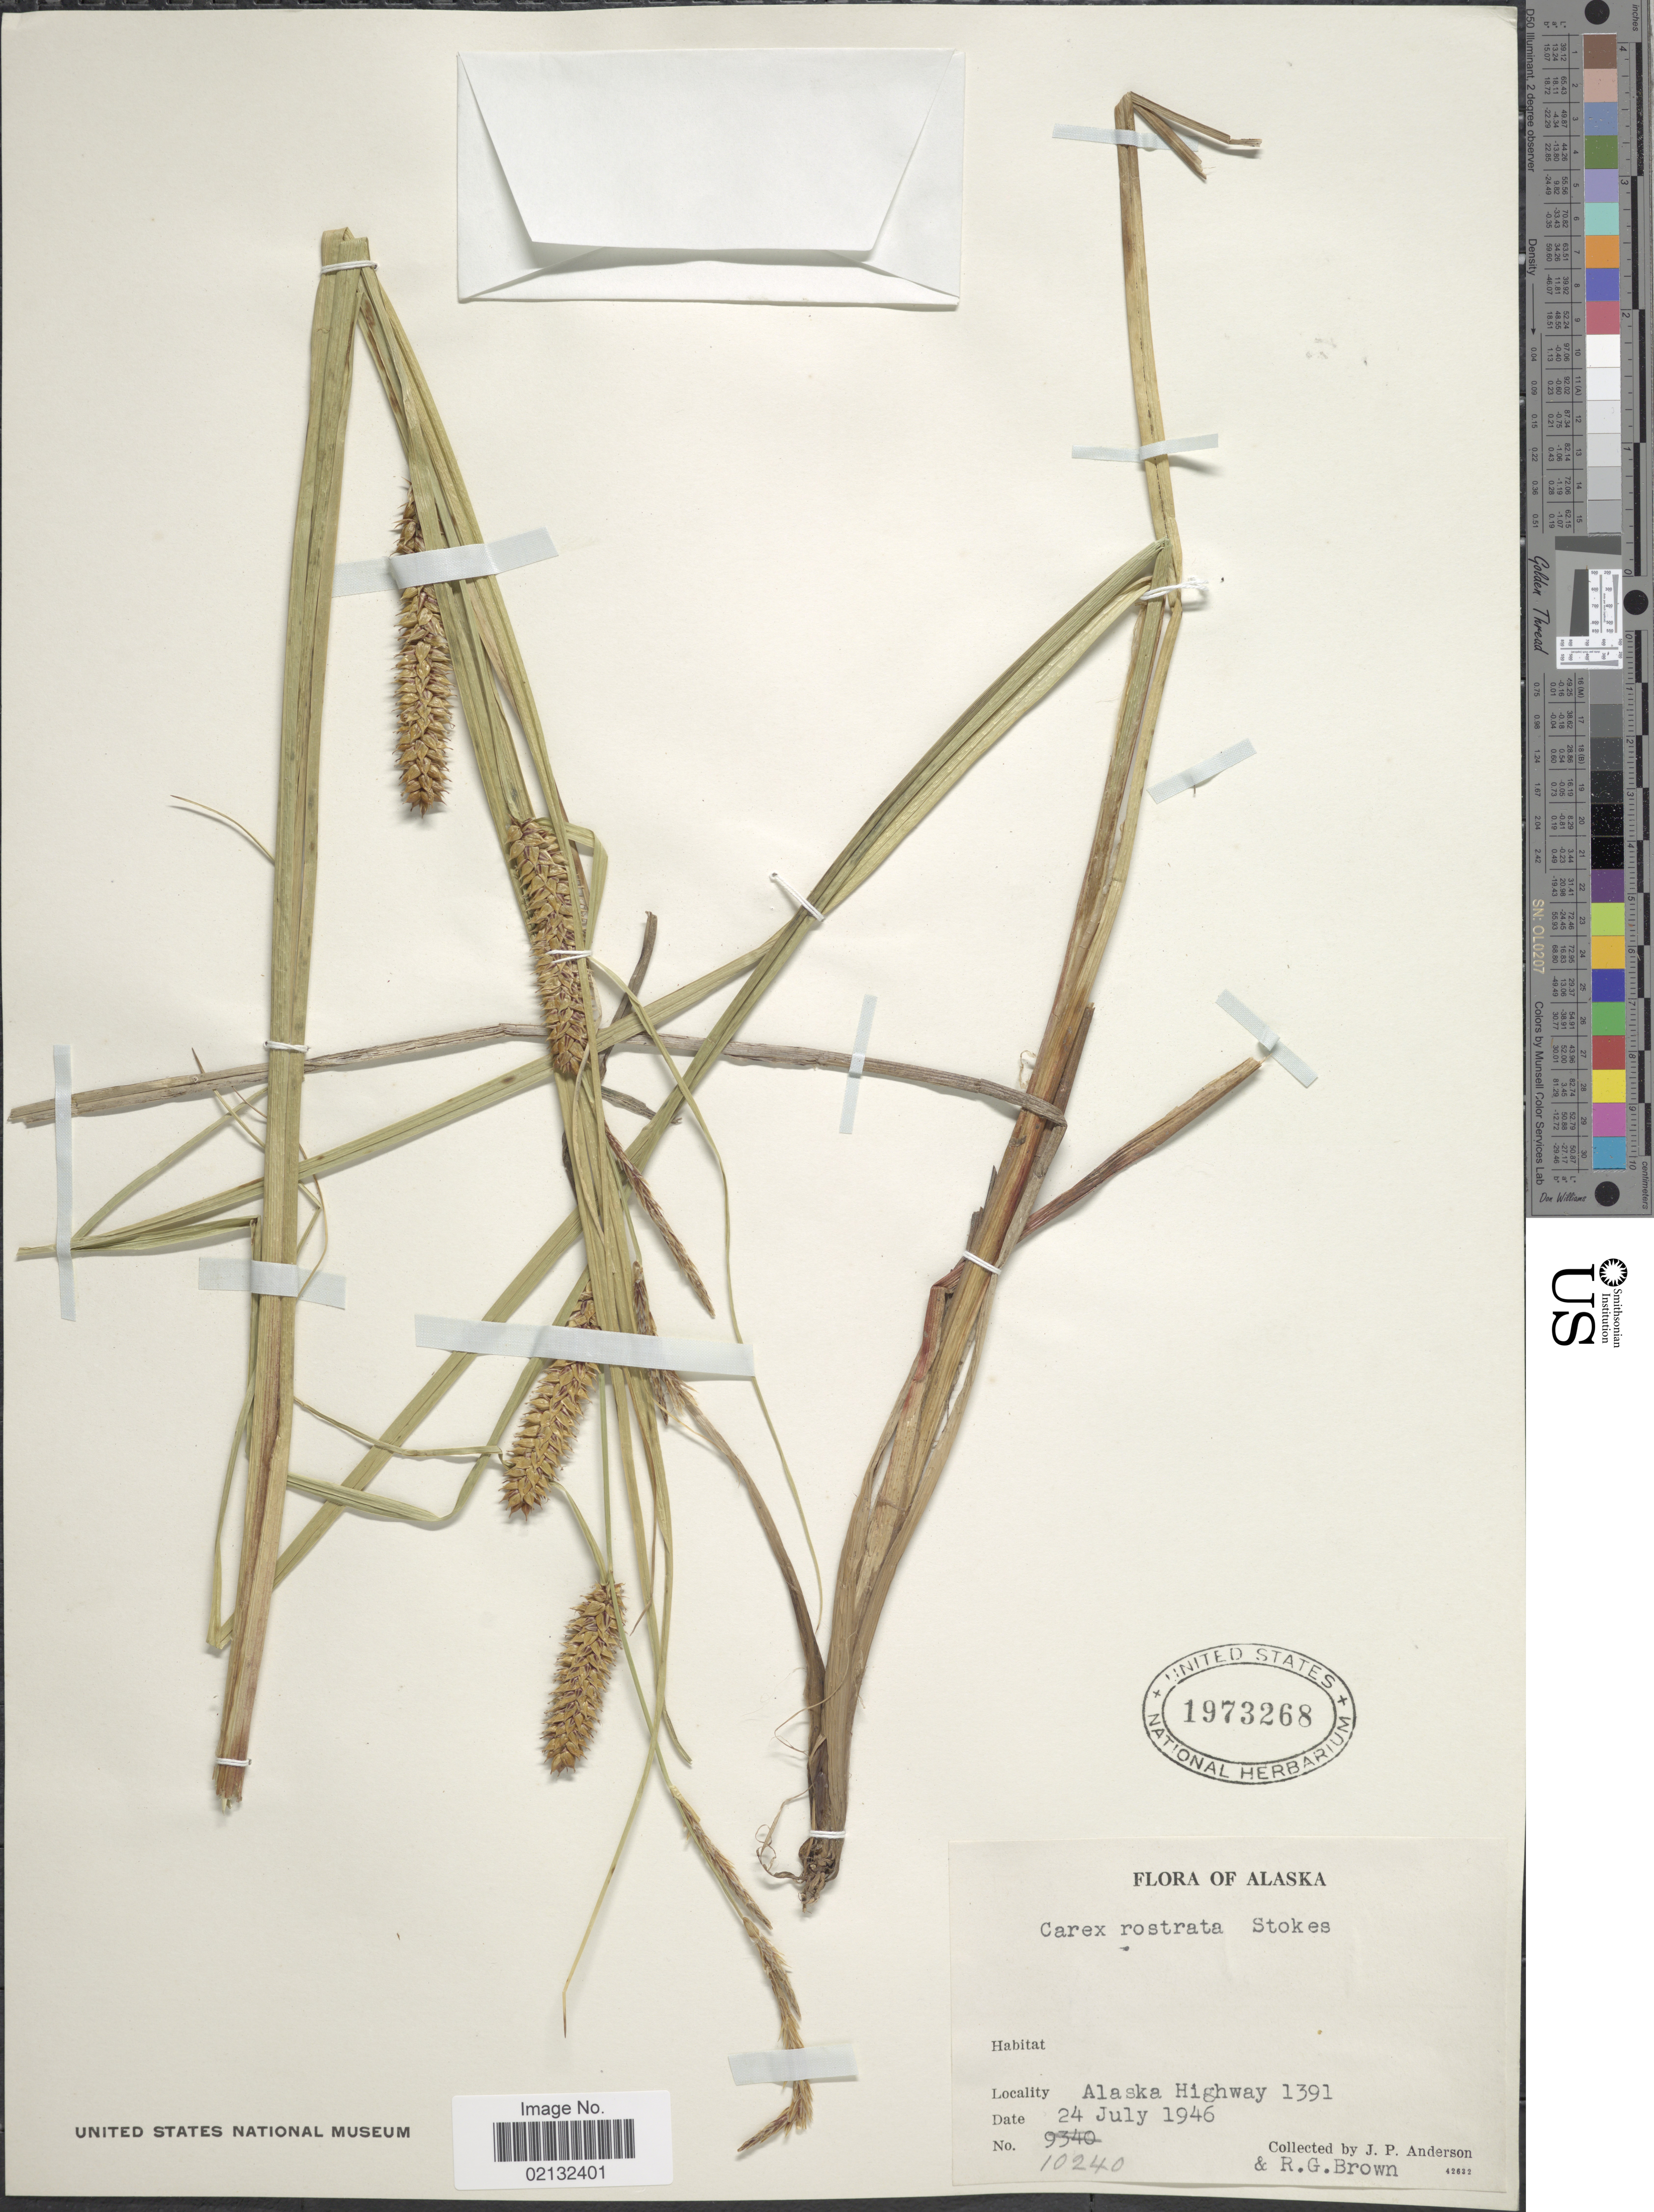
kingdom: Plantae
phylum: Tracheophyta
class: Liliopsida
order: Poales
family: Cyperaceae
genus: Carex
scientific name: Carex rostrata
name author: Stokes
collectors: J. P. Anderson & R. G. Brown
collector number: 10240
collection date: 1946-07-24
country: United States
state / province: Alaska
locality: Alaska Highway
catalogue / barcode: US 1973268